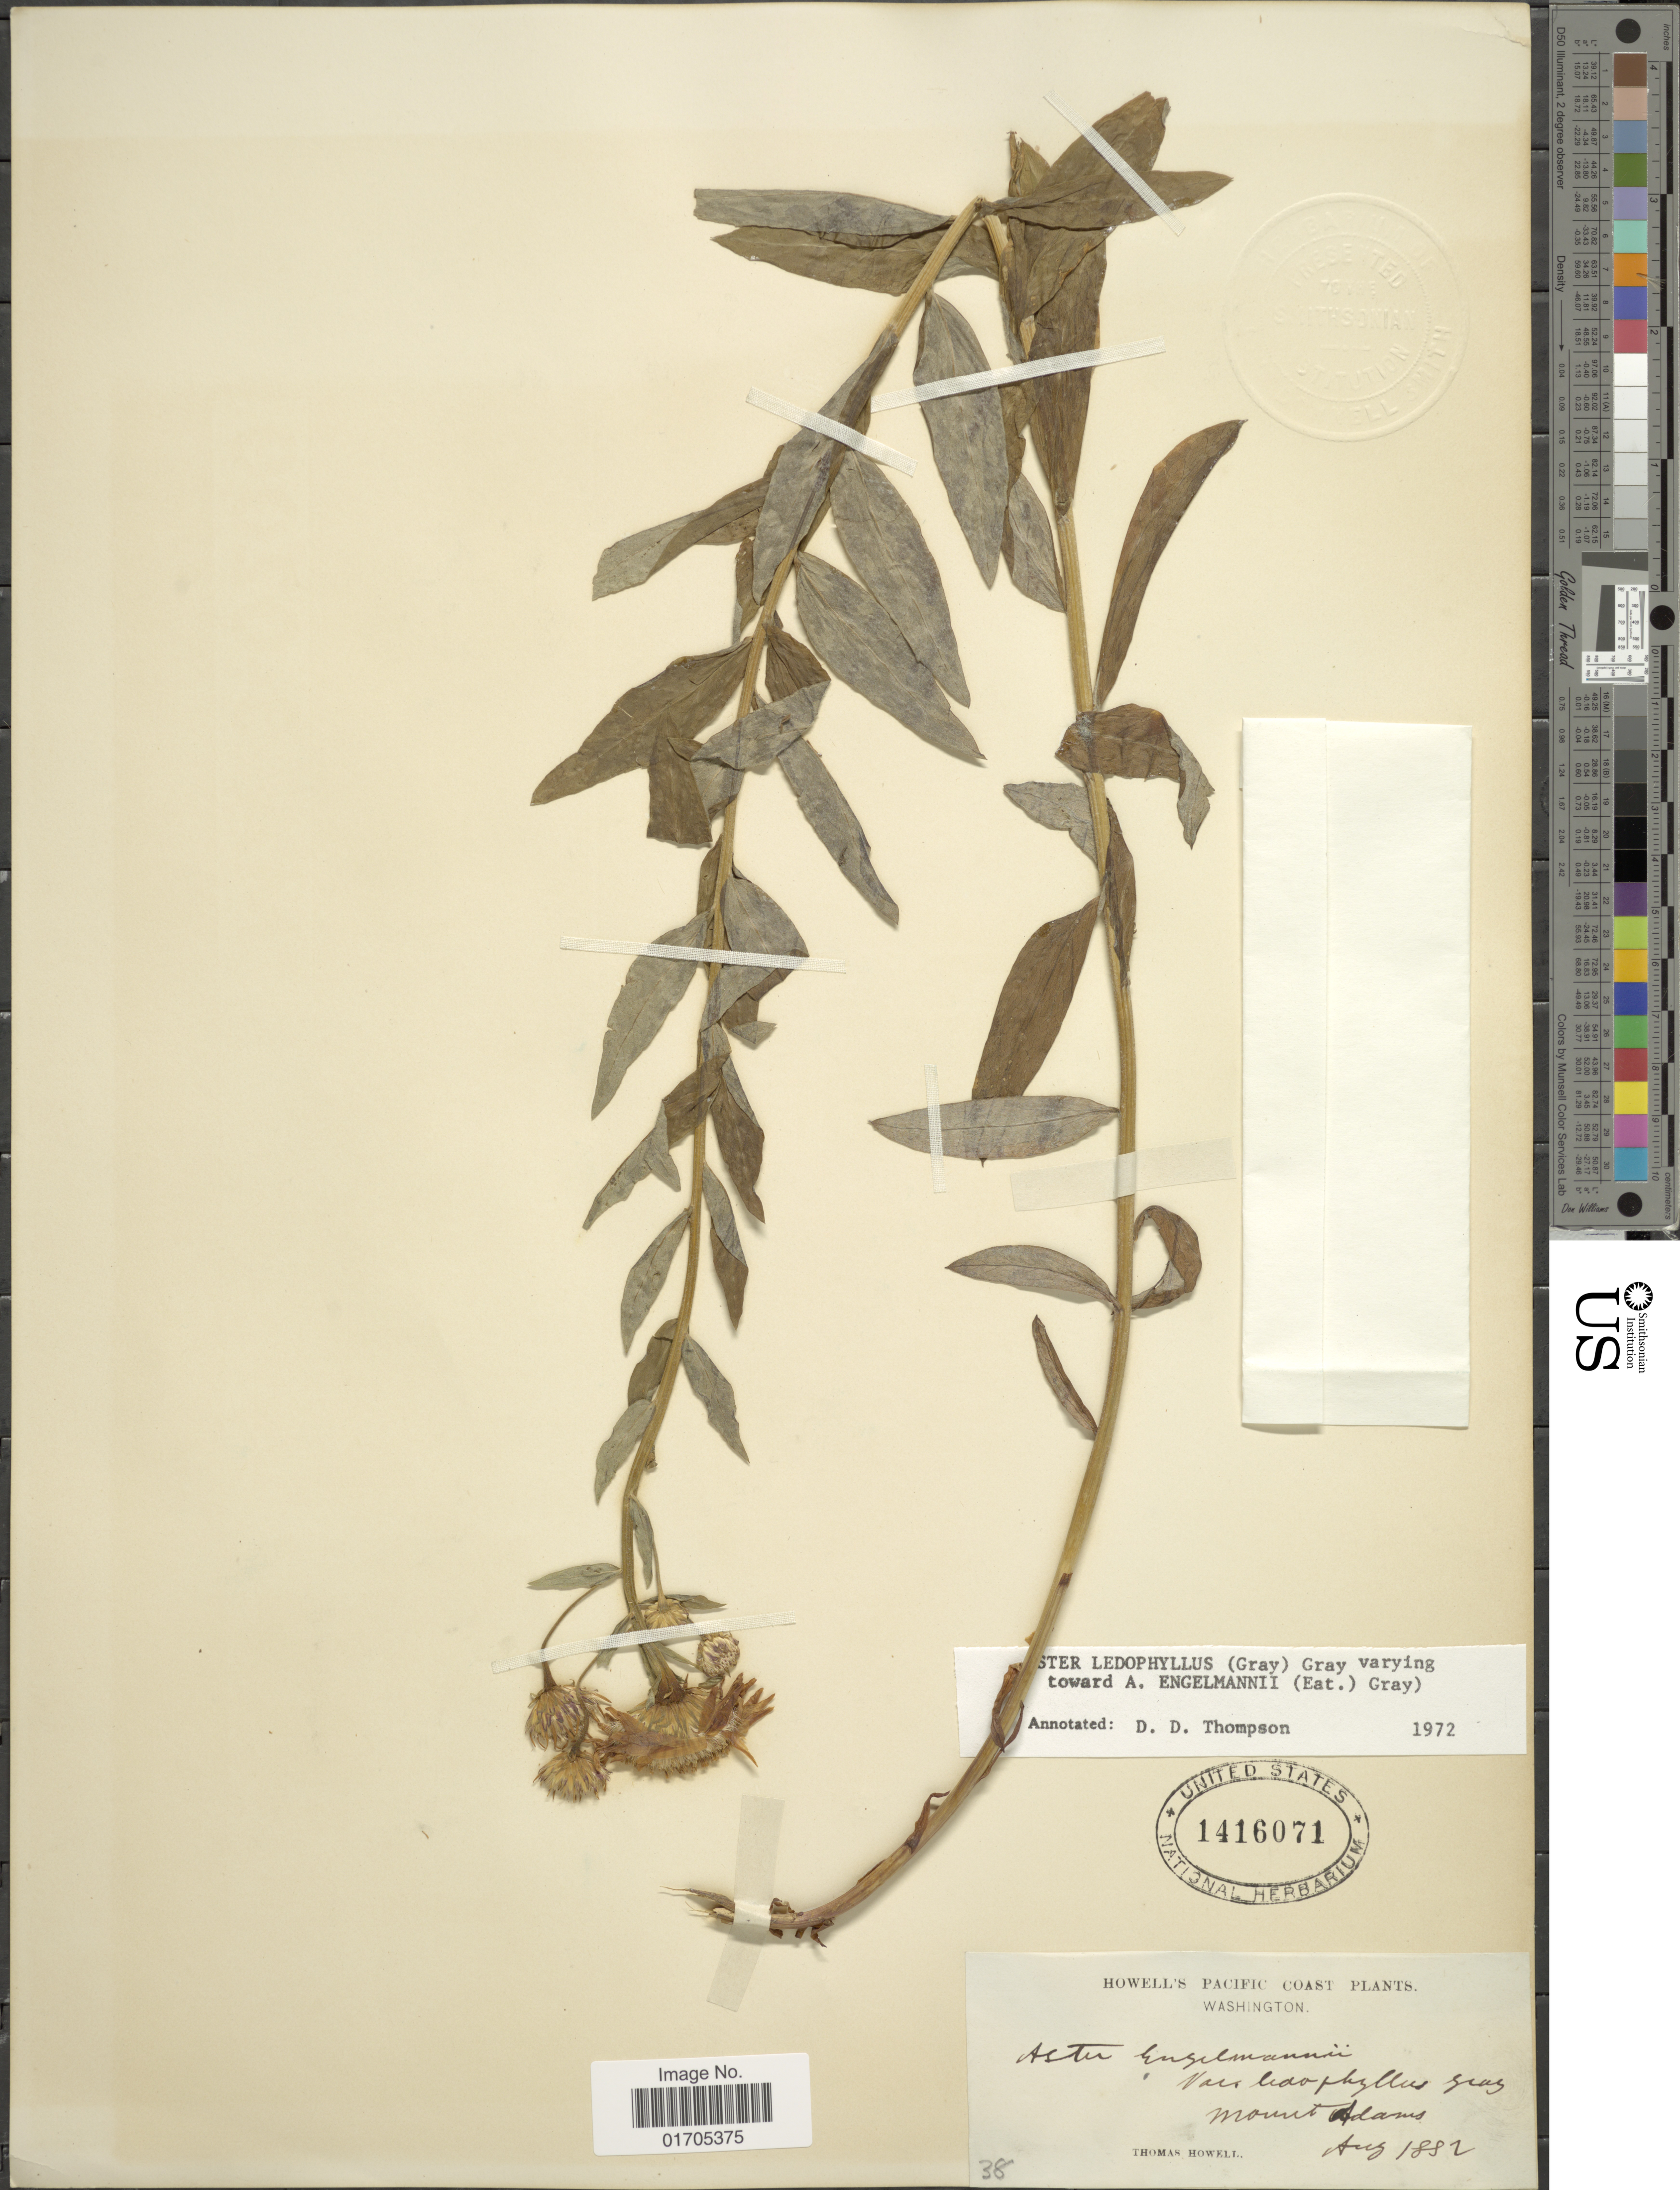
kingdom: Plantae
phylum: Tracheophyta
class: Magnoliopsida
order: Asterales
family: Asteraceae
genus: Eucephalus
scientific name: Eucephalus ledophyllus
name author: (A. Gray) Greene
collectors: T. Howell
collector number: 38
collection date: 1882-08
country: United States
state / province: Washington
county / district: Yakima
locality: Howell's Pacific Coast. Washington. Mount Adams.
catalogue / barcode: US 1416071